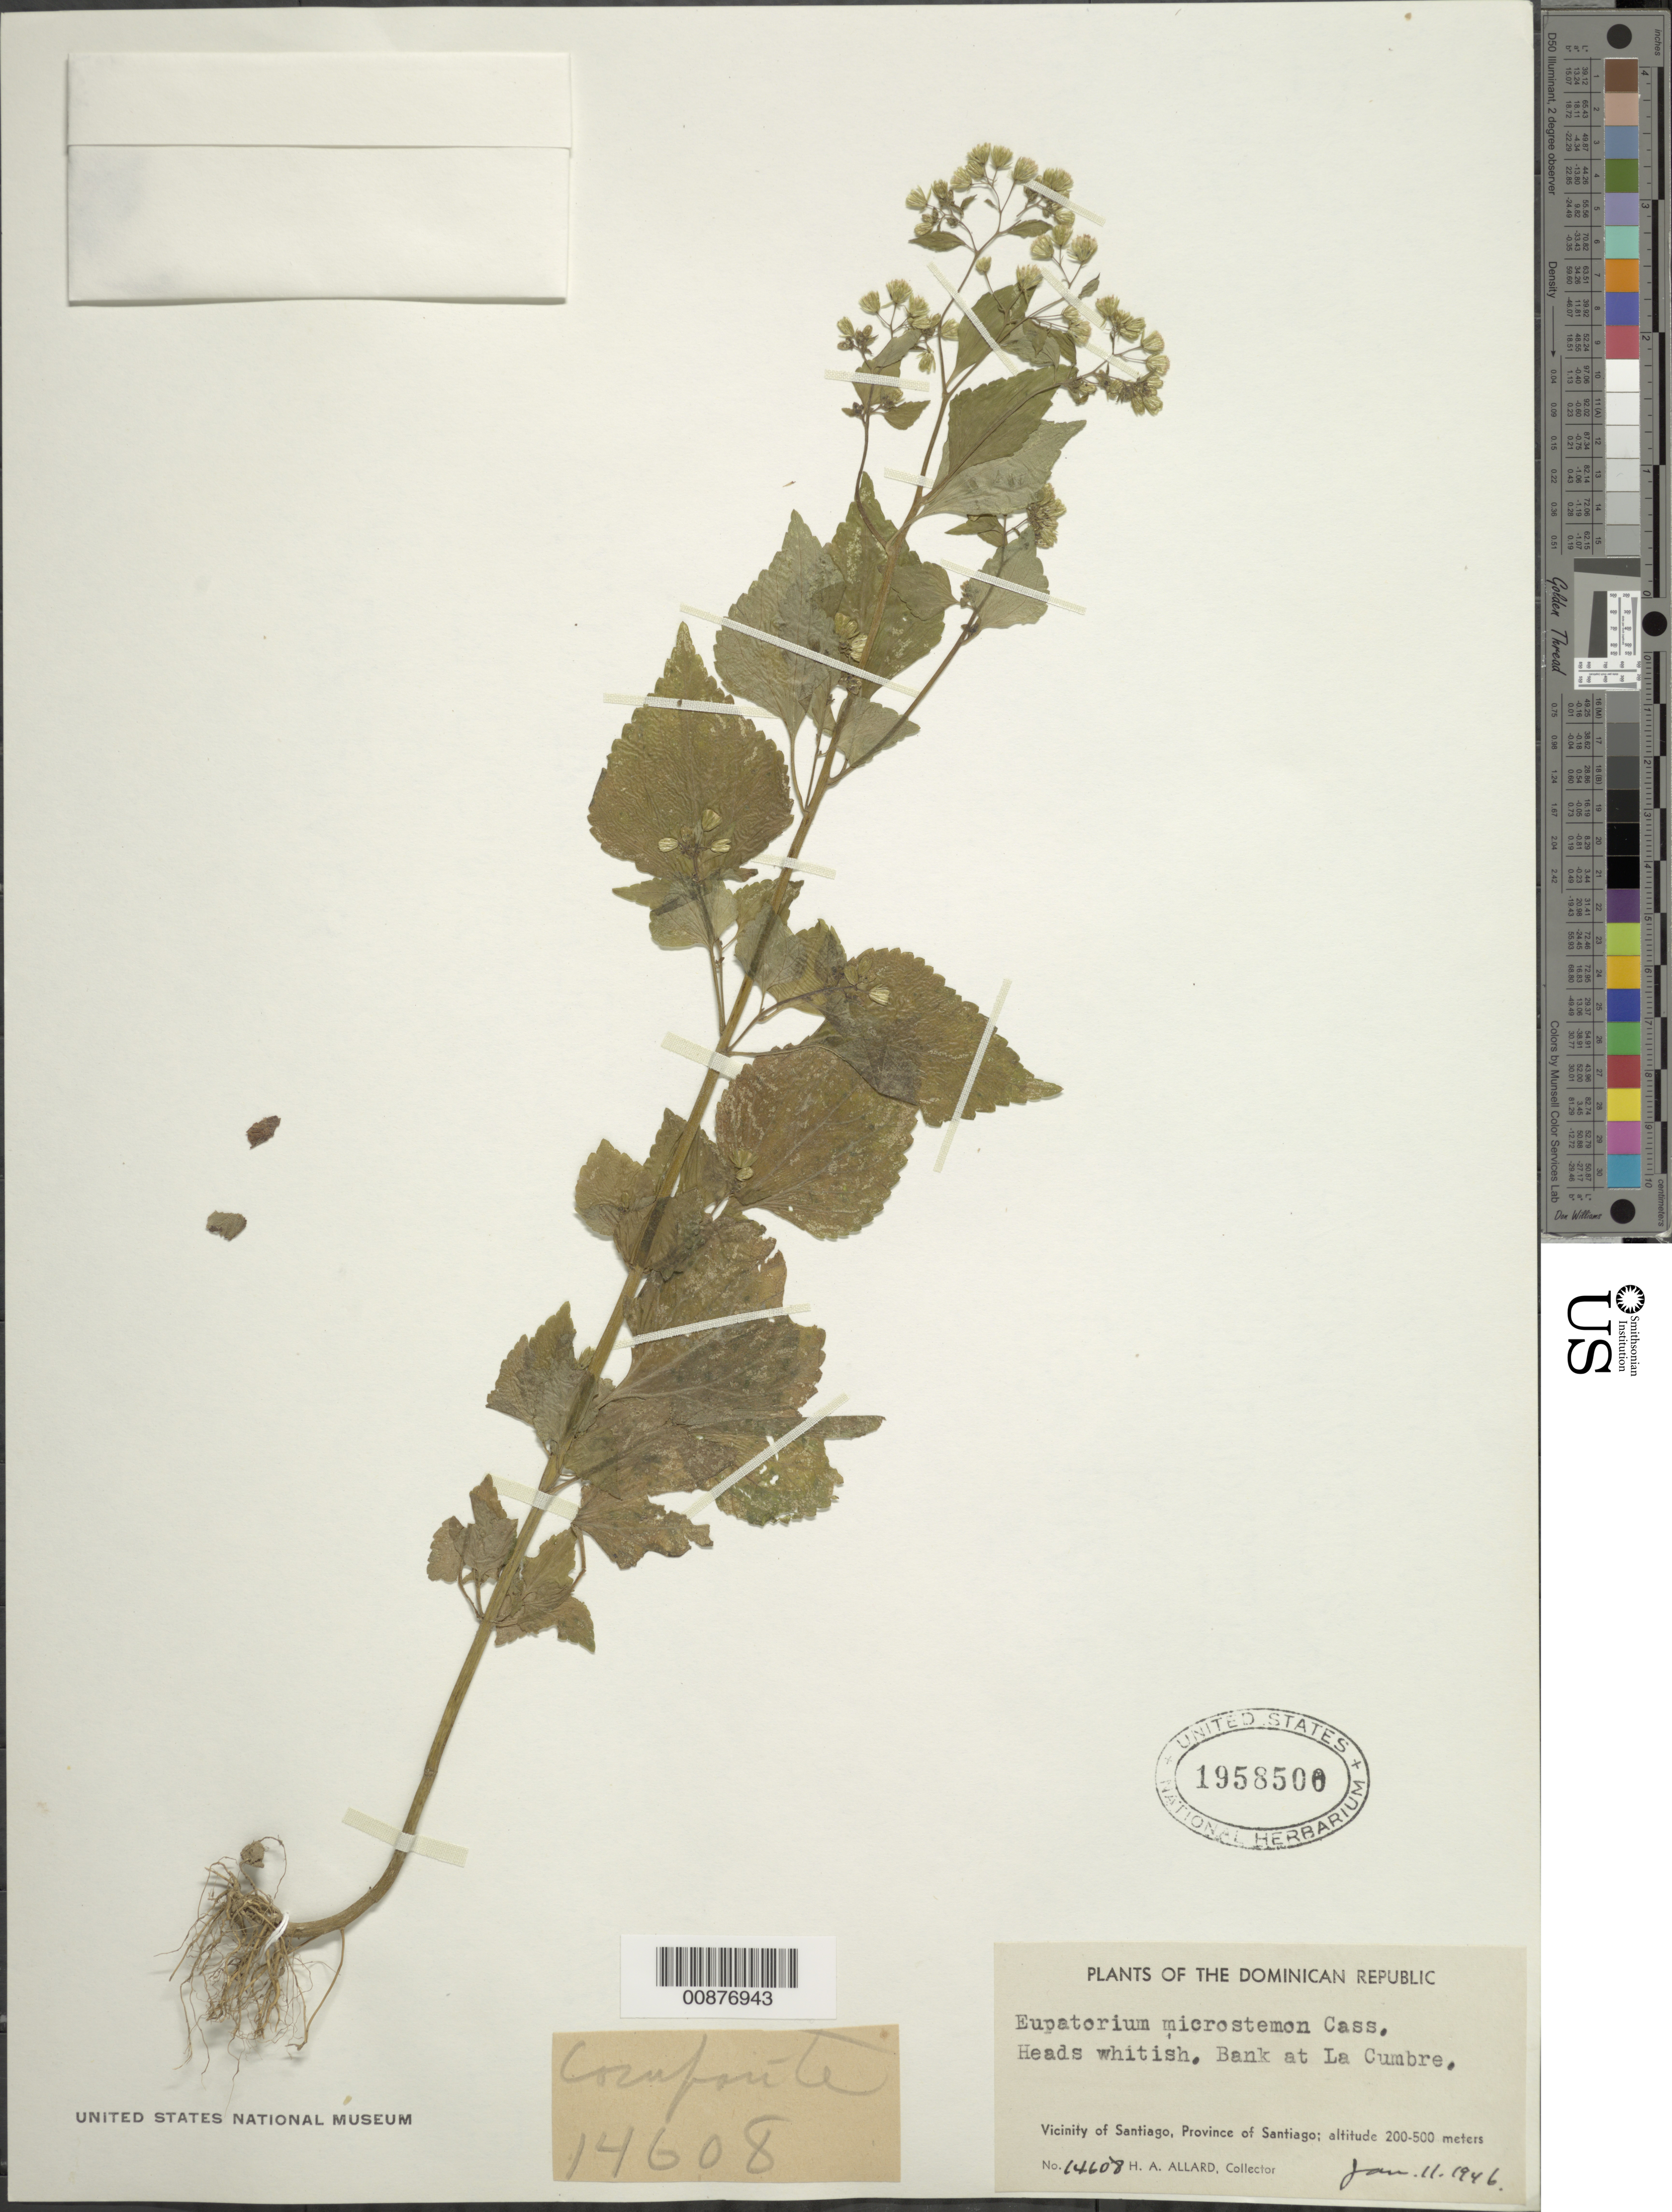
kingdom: Plantae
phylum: Tracheophyta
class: Magnoliopsida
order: Asterales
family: Asteraceae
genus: Fleischmannia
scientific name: Fleischmannia microstemon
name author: (Cass.) R.M. King & H. Rob.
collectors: H. A. Allard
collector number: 14608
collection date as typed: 11 Jan 1946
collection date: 1946-01-11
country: Dominican Republic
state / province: Santiago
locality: Bank at La Cumbre. Vicinity of Santiago.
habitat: River bank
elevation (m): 200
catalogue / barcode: US 1958500